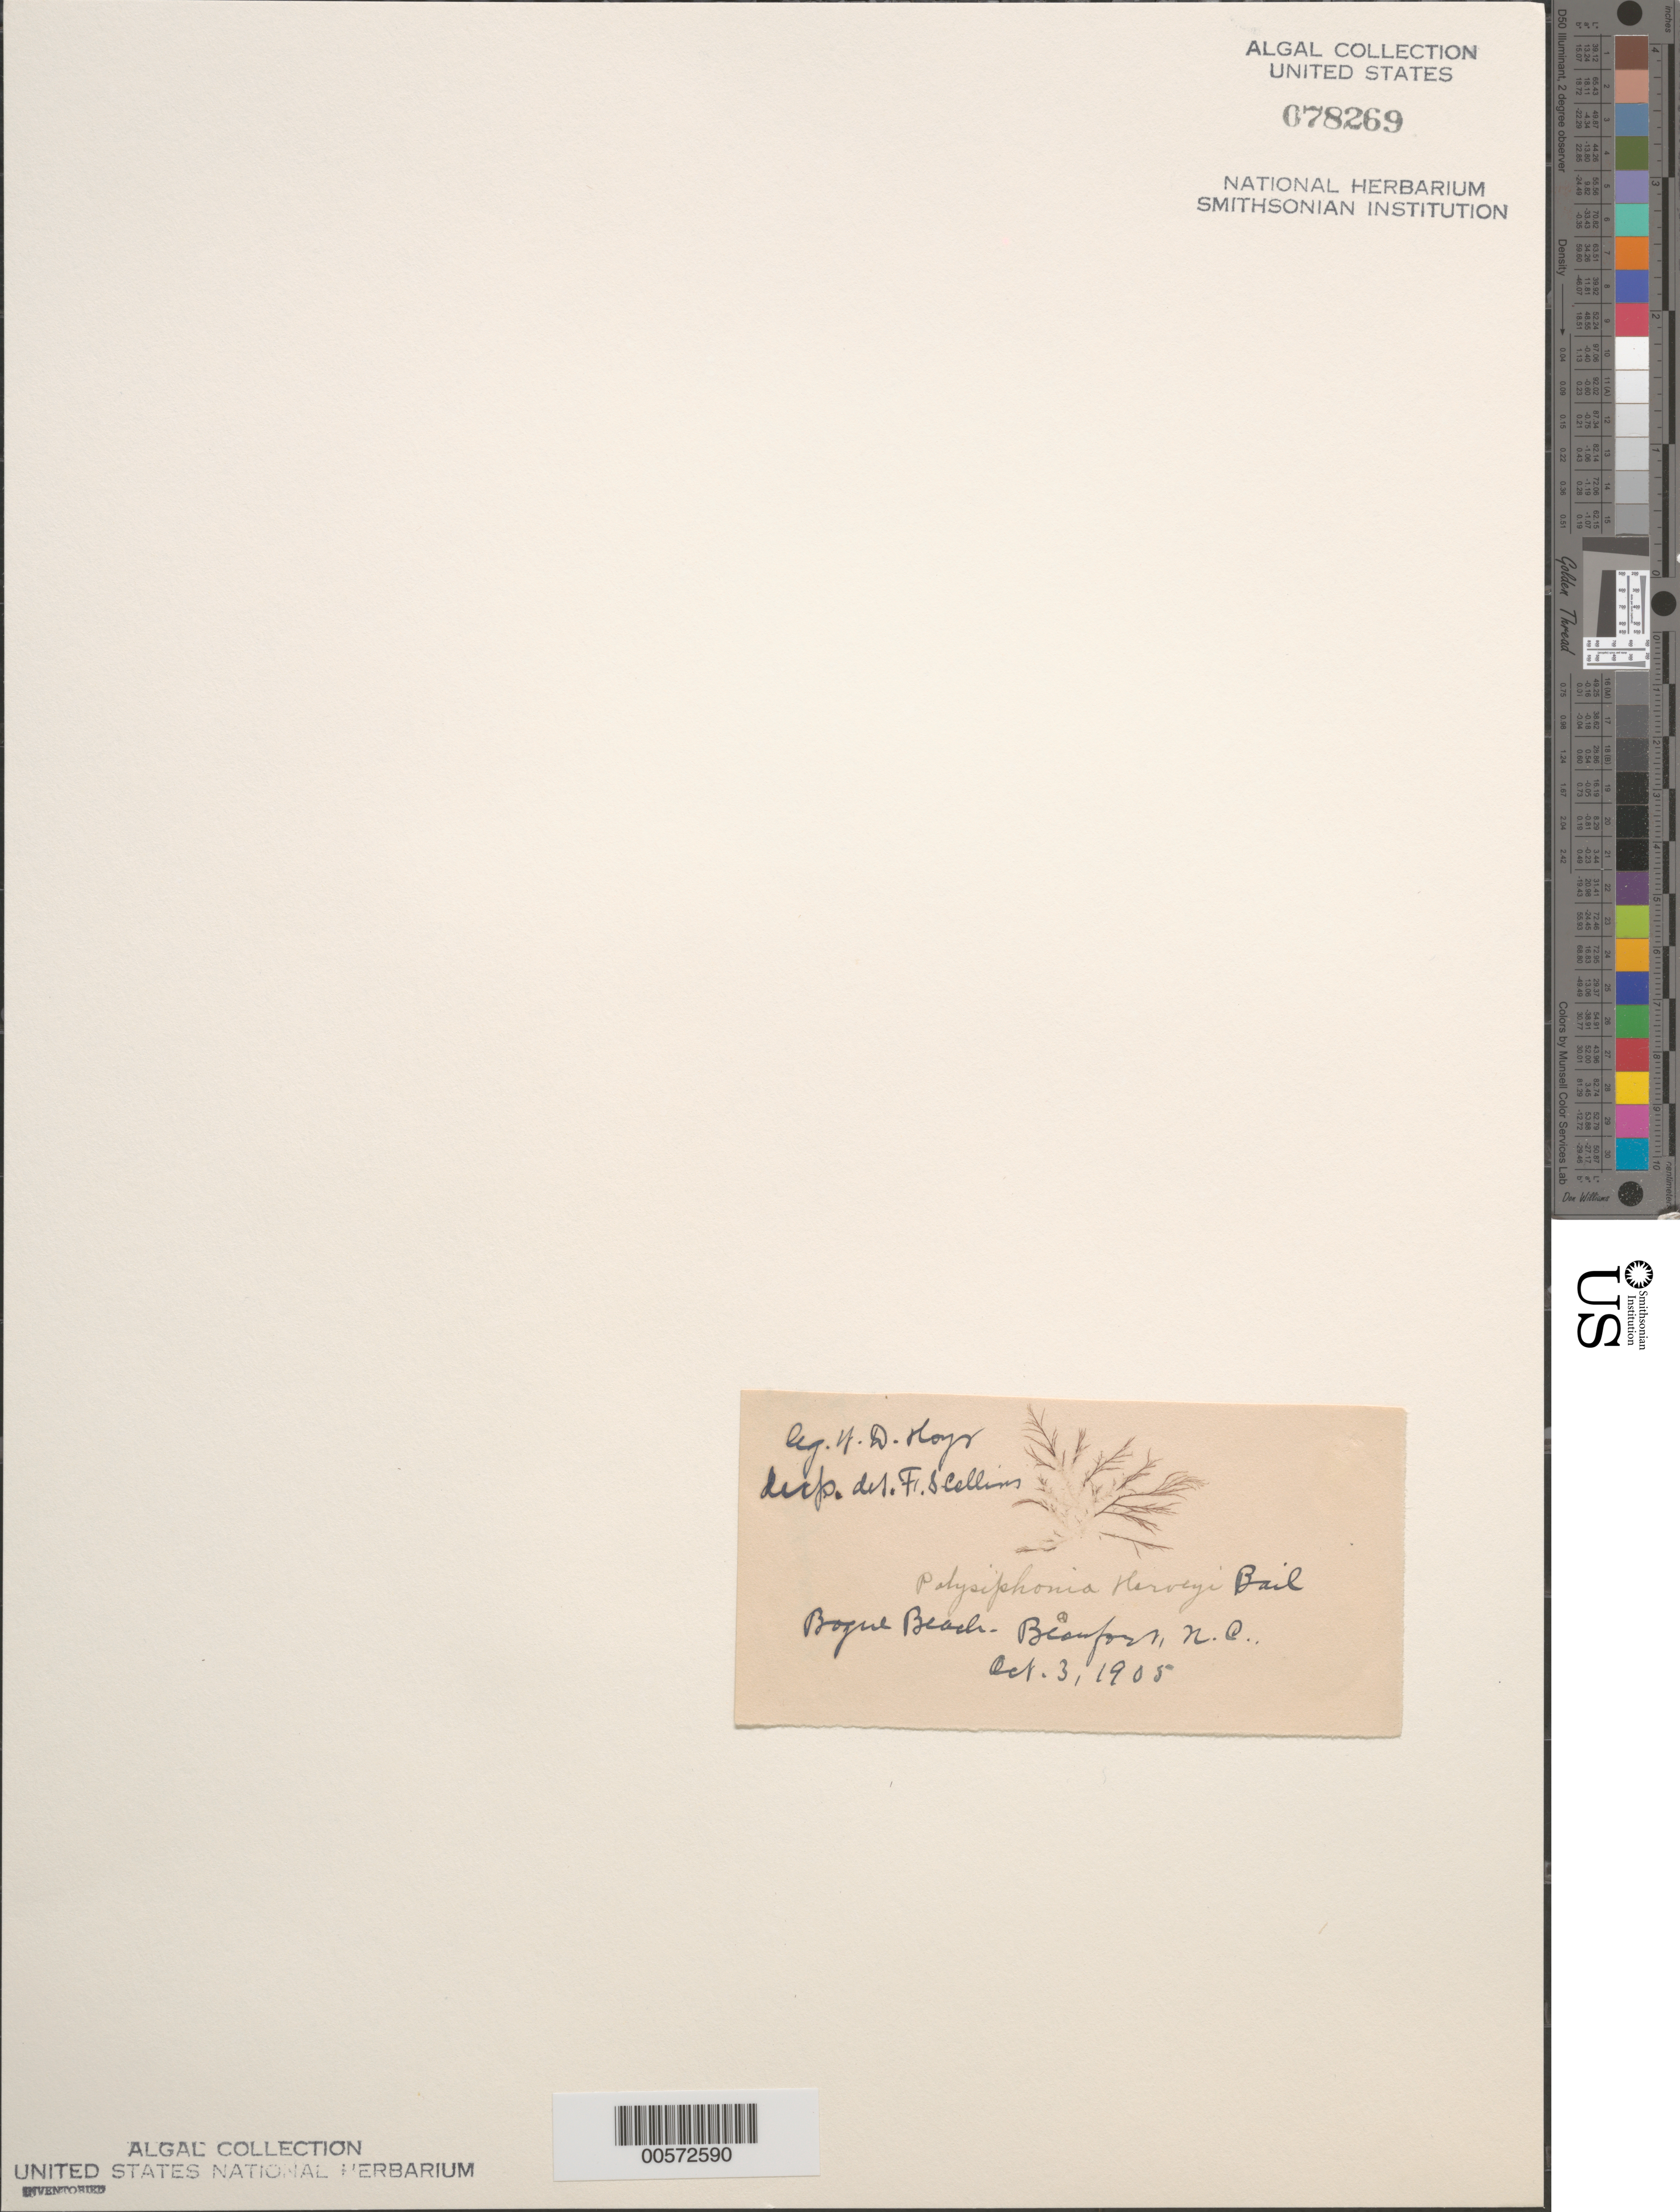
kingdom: Plantae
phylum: Rhodophyta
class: Florideophyceae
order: Ceramiales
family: Rhodomelaceae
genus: Melanothamnus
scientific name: Melanothamnus harveyi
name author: (Bailey) Diaz-Tapia & C.A. Maggs in Diaz-Tapia et al.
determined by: Algae name updating Project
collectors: W. D. Hoyt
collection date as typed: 03 Oct 1905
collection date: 1905-10-03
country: United States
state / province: North Carolina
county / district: Carteret County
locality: Beaufort, Bogue Beach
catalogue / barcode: US 78269